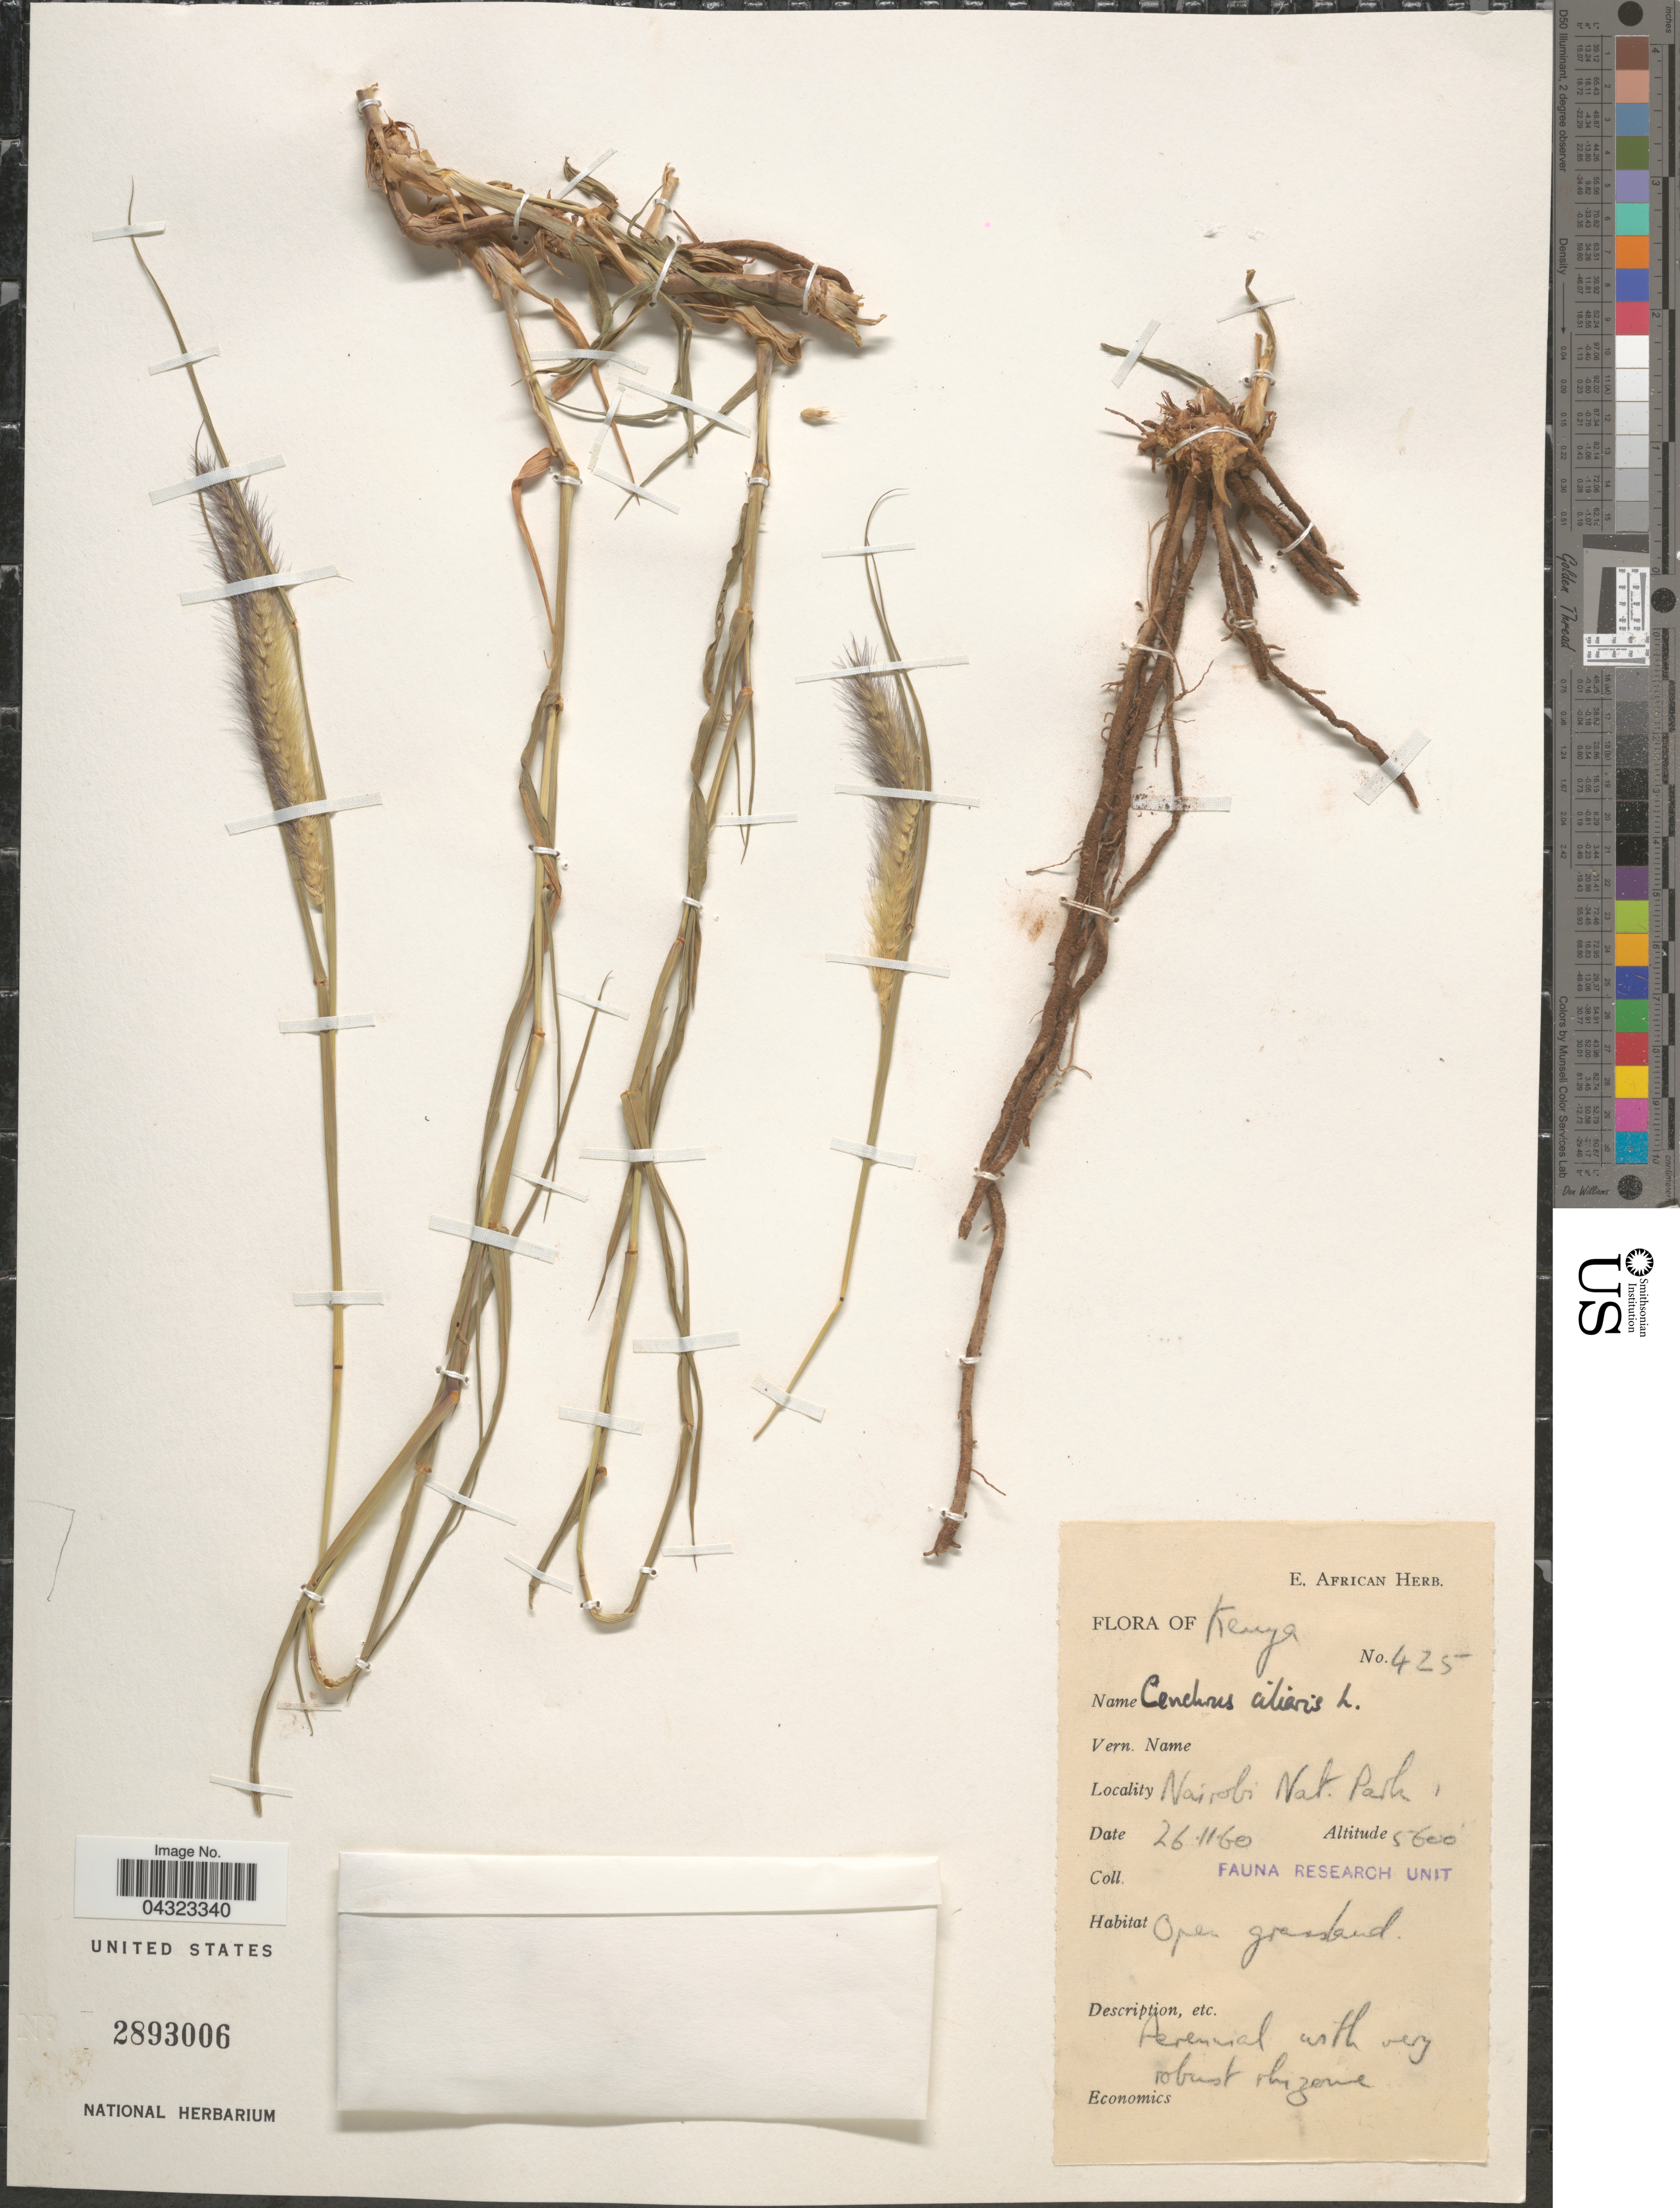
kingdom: Plantae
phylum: Tracheophyta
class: Liliopsida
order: Poales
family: Poaceae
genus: Cenchrus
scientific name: Cenchrus ciliaris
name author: L.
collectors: Fauna Research Unit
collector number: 425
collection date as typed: Transcribed d/m/y: 26/11/60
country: Kenya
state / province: Nairobi Area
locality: Nairobi Nat. Park.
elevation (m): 1707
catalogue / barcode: US 2893006